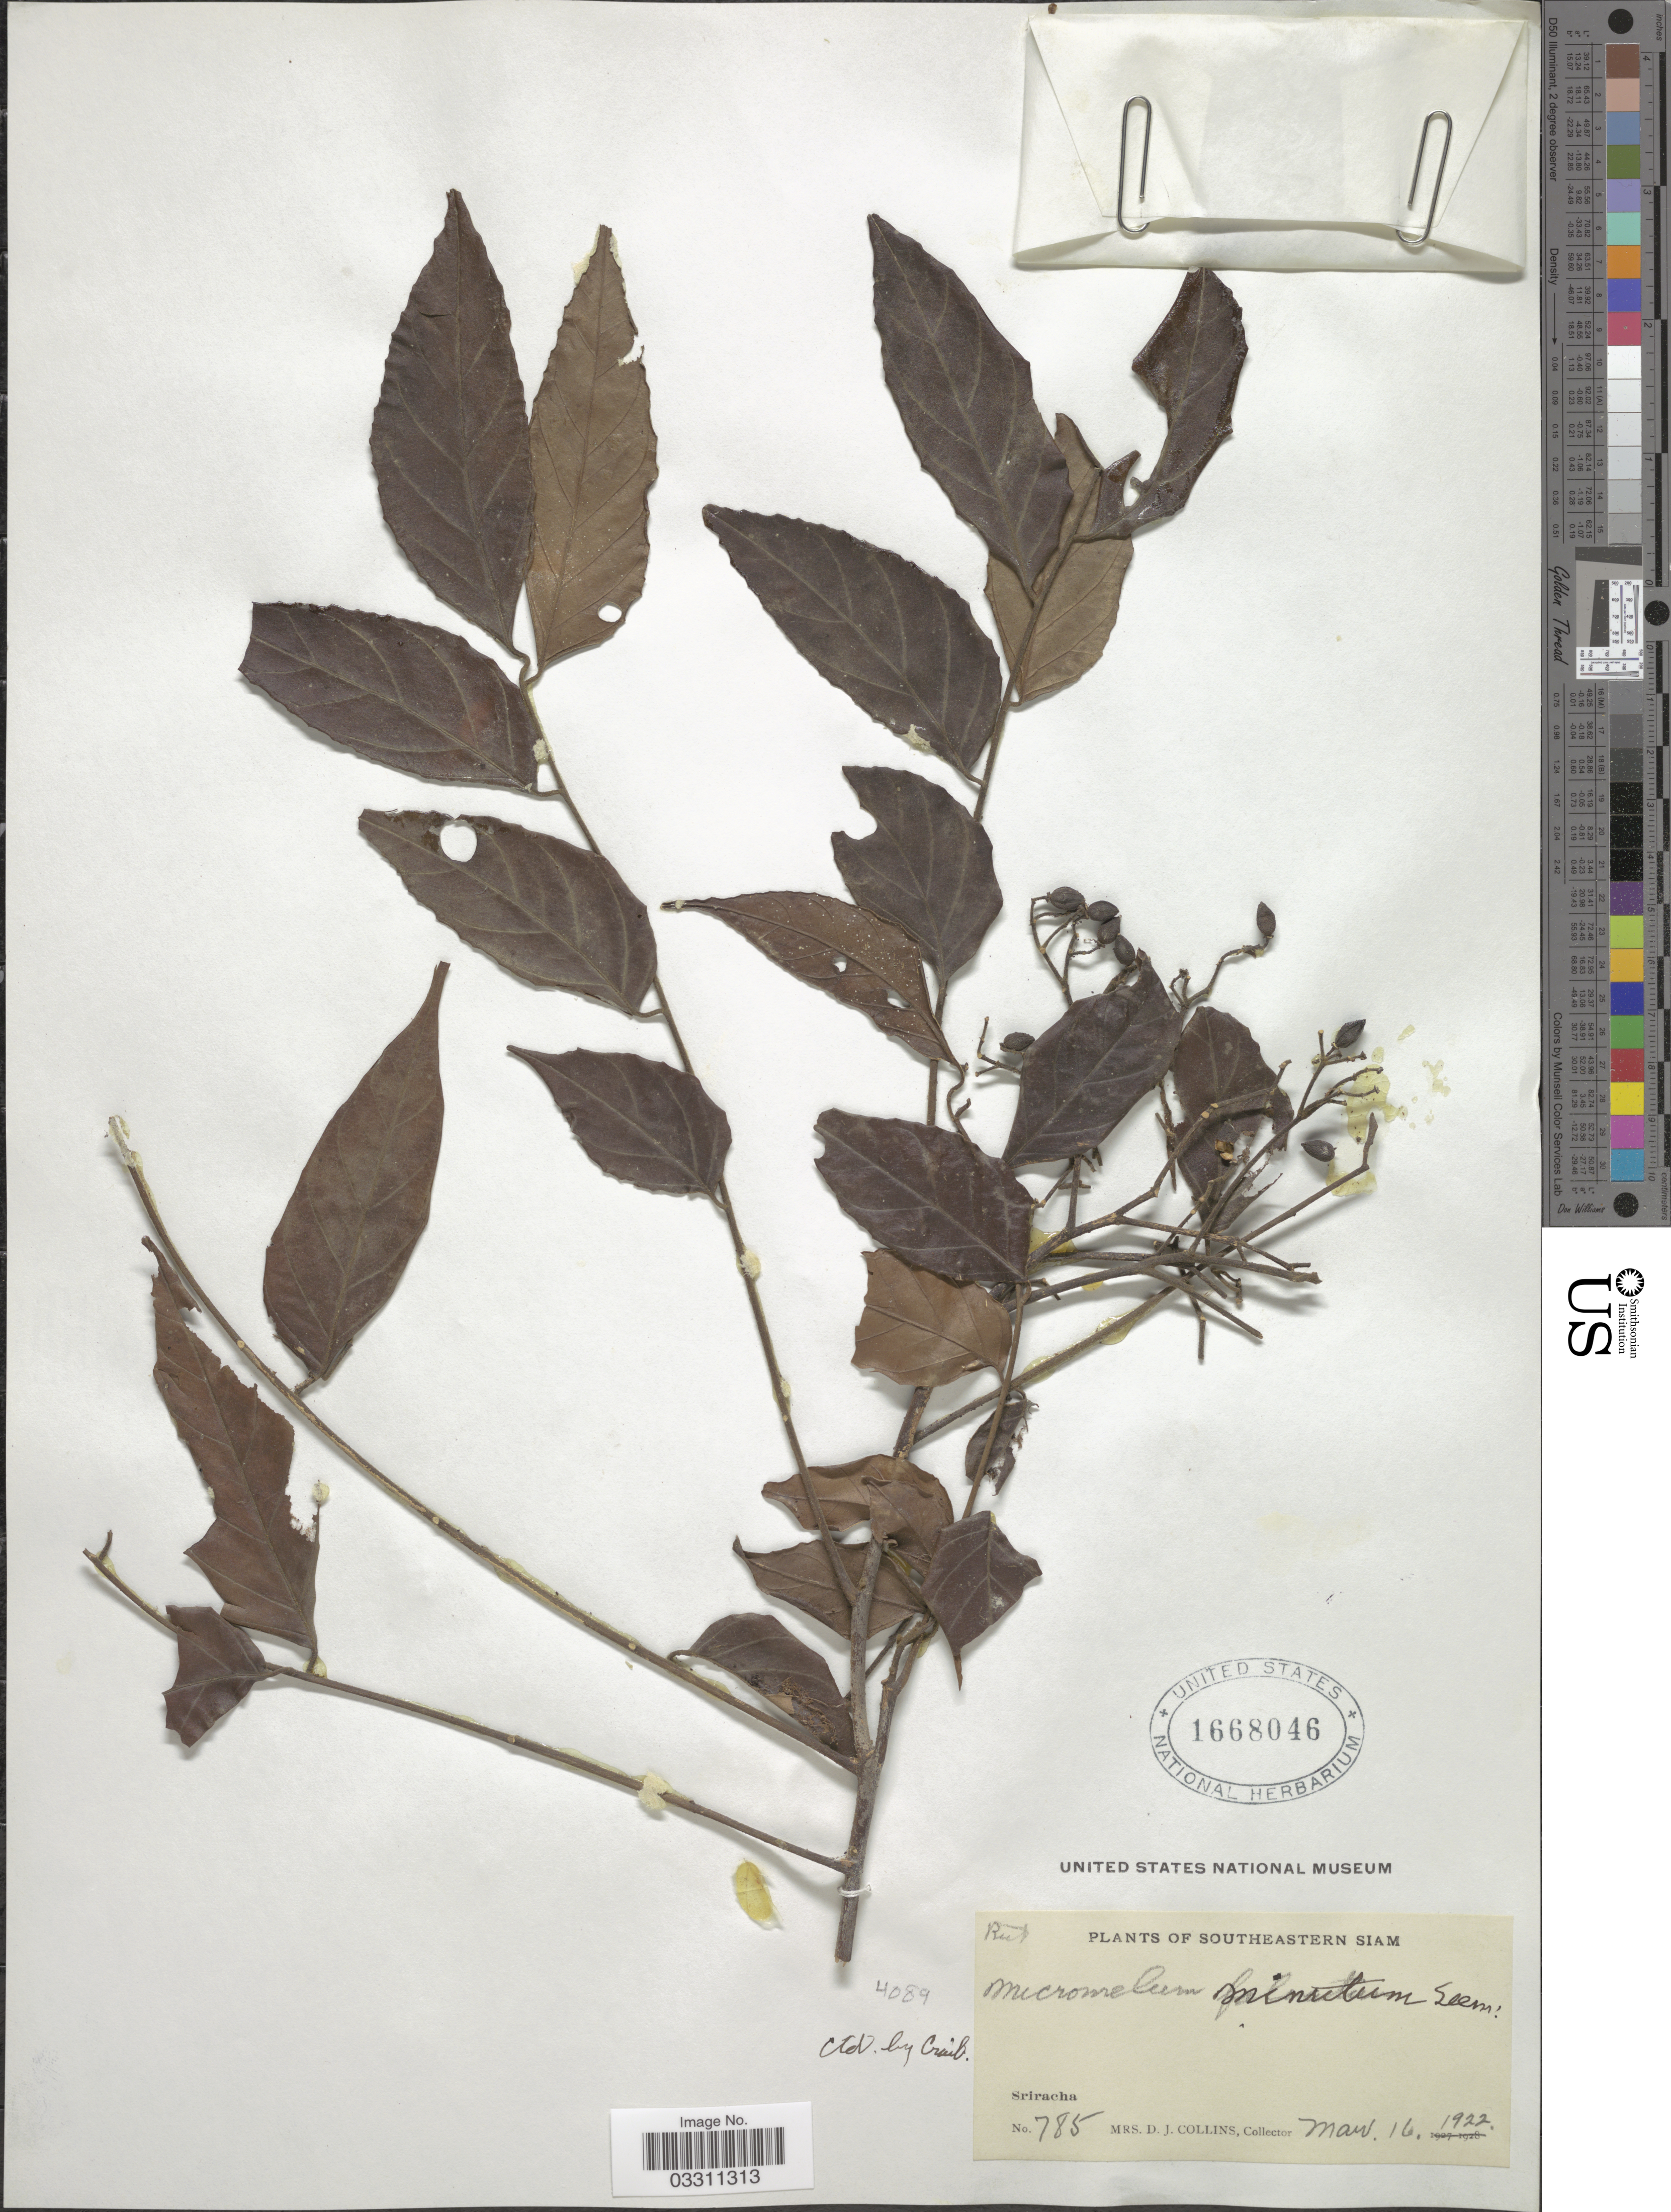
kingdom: Plantae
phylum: Tracheophyta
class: Magnoliopsida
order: Sapindales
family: Rutaceae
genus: Micromelum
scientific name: Micromelum minutum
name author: (G. Forst.) Wight & Arn.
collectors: Mrs. D. J. Collins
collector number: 785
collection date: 1922-03-16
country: Thailand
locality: Southeastern Siam. Sriracha.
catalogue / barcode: US 1668046